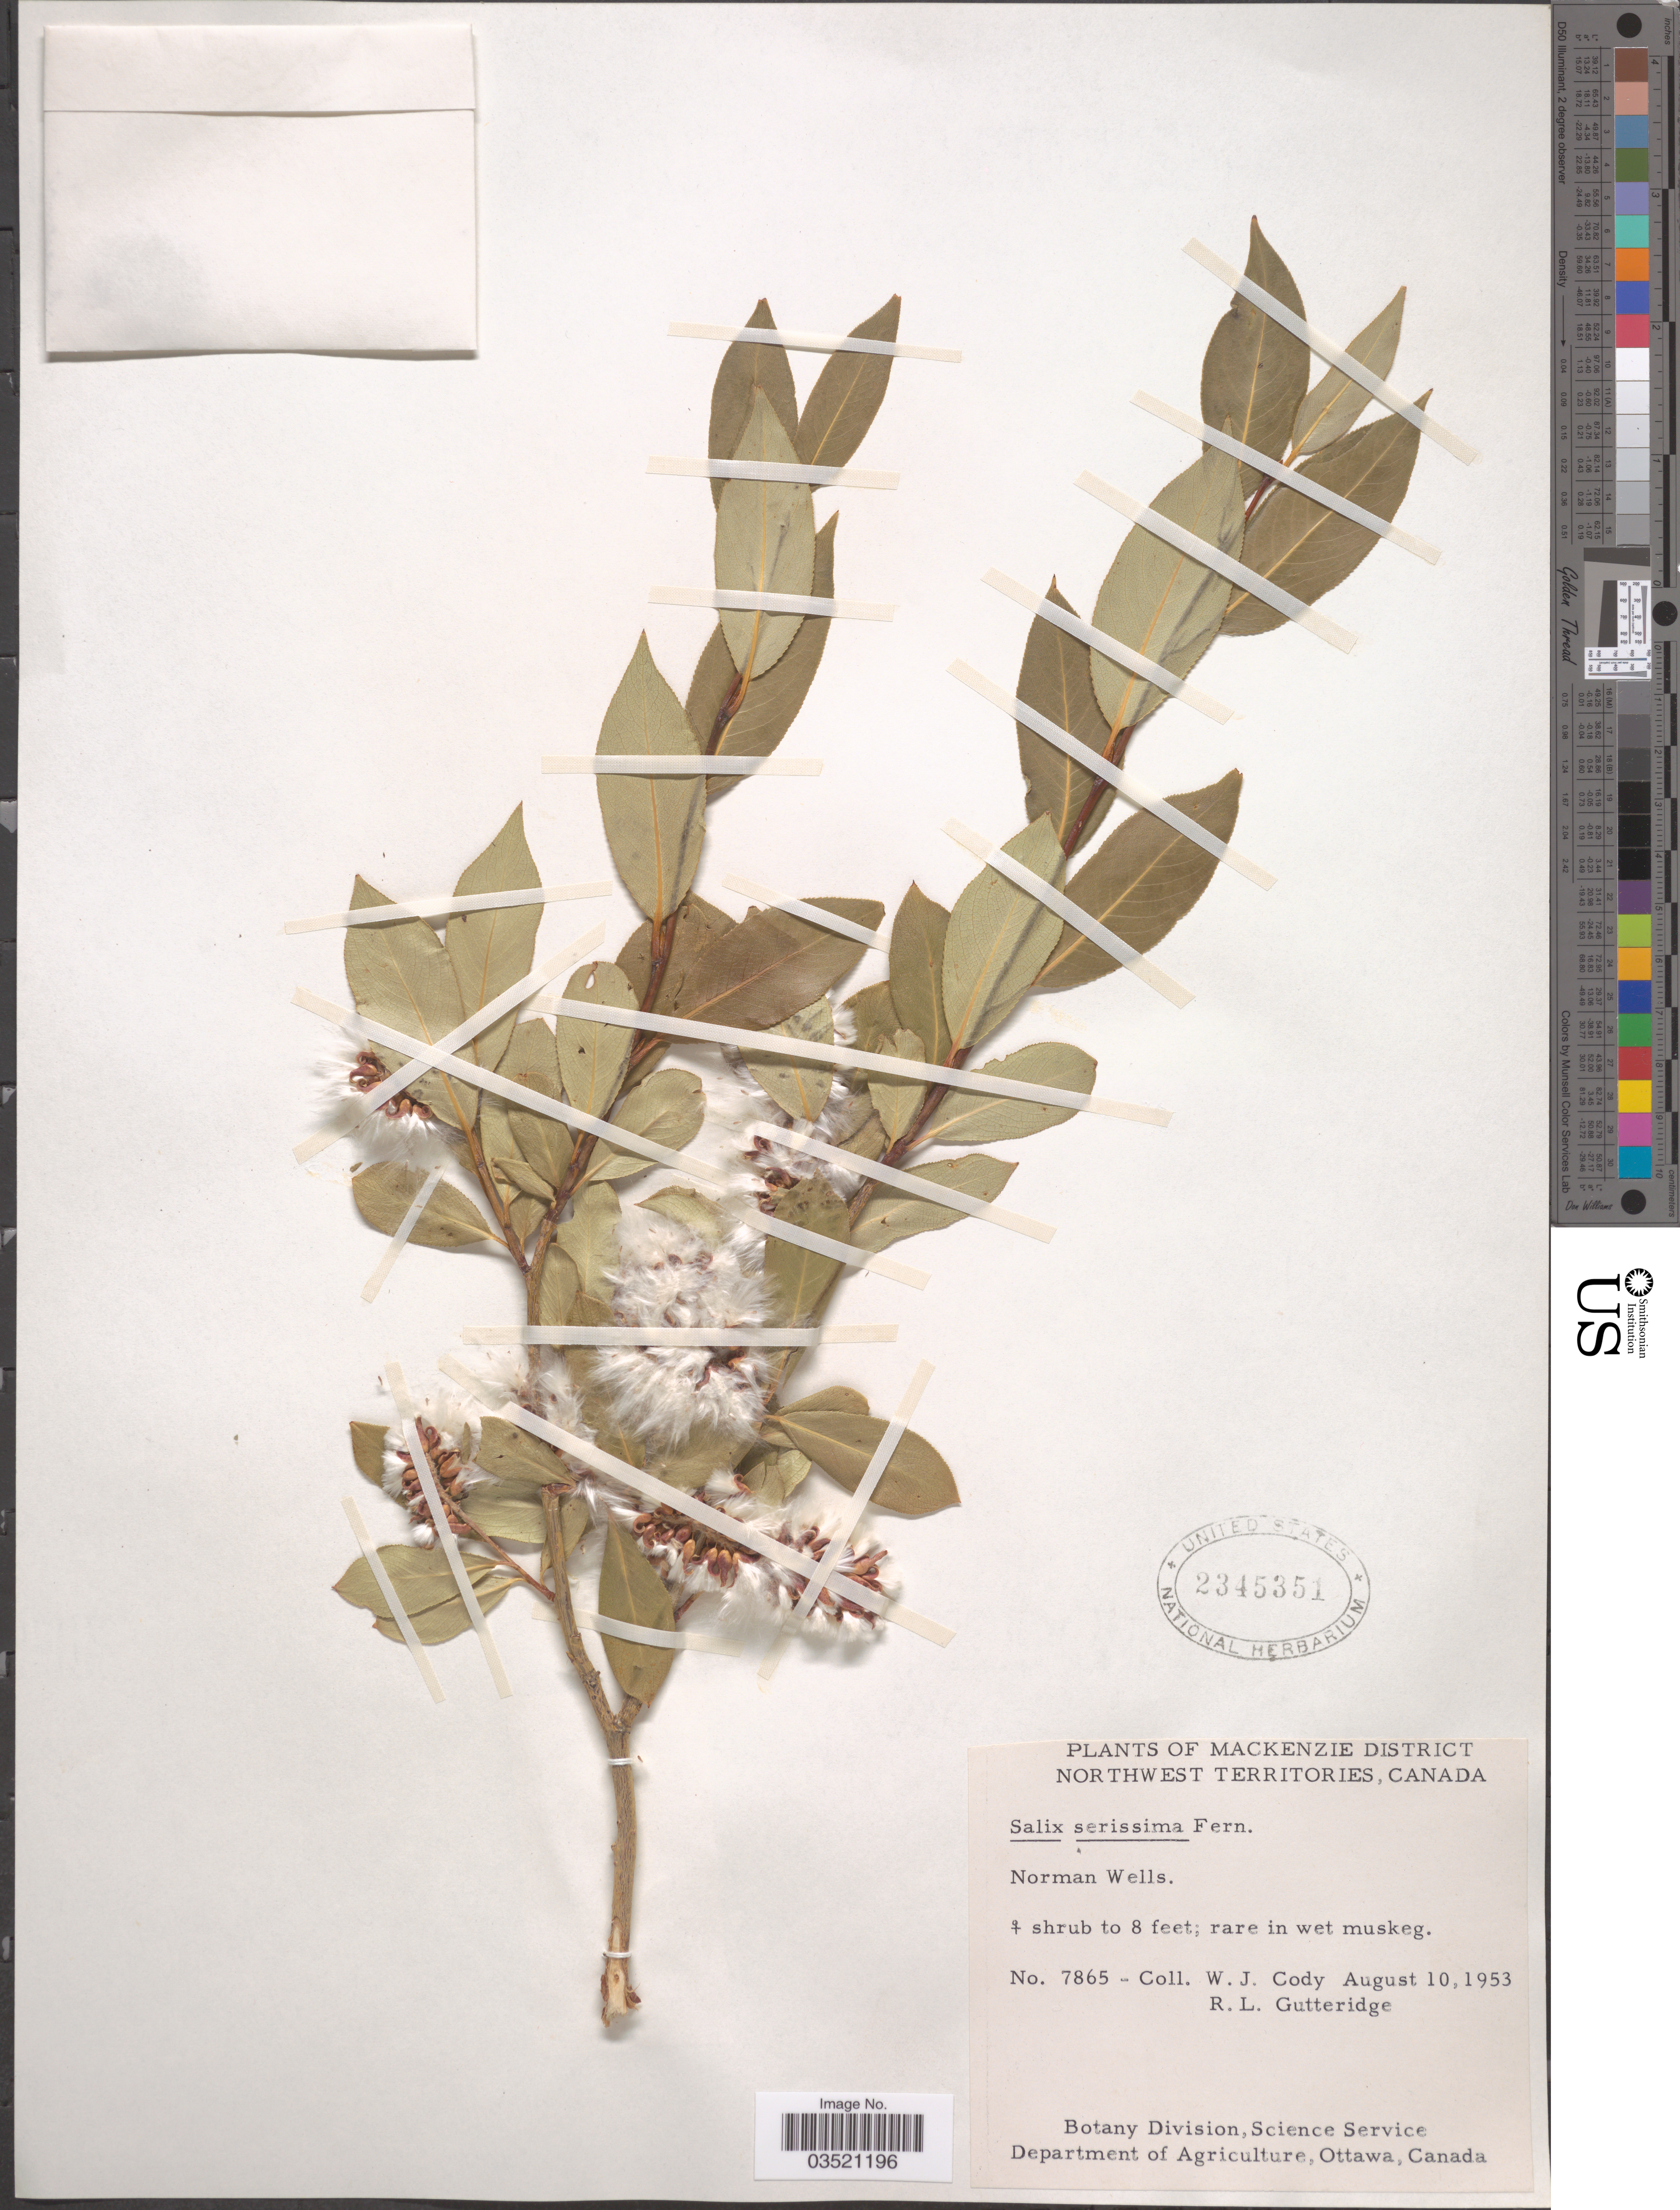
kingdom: Plantae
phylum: Tracheophyta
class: Magnoliopsida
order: Malpighiales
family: Salicaceae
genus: Salix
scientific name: Salix serissima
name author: (L.H. Bailey) Fernald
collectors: W. Cody & R. Gutteridge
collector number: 7865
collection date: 1953-08-10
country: Canada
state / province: Northwest Territories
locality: Mackenzie District. Norman Wells.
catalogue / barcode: US 2345351